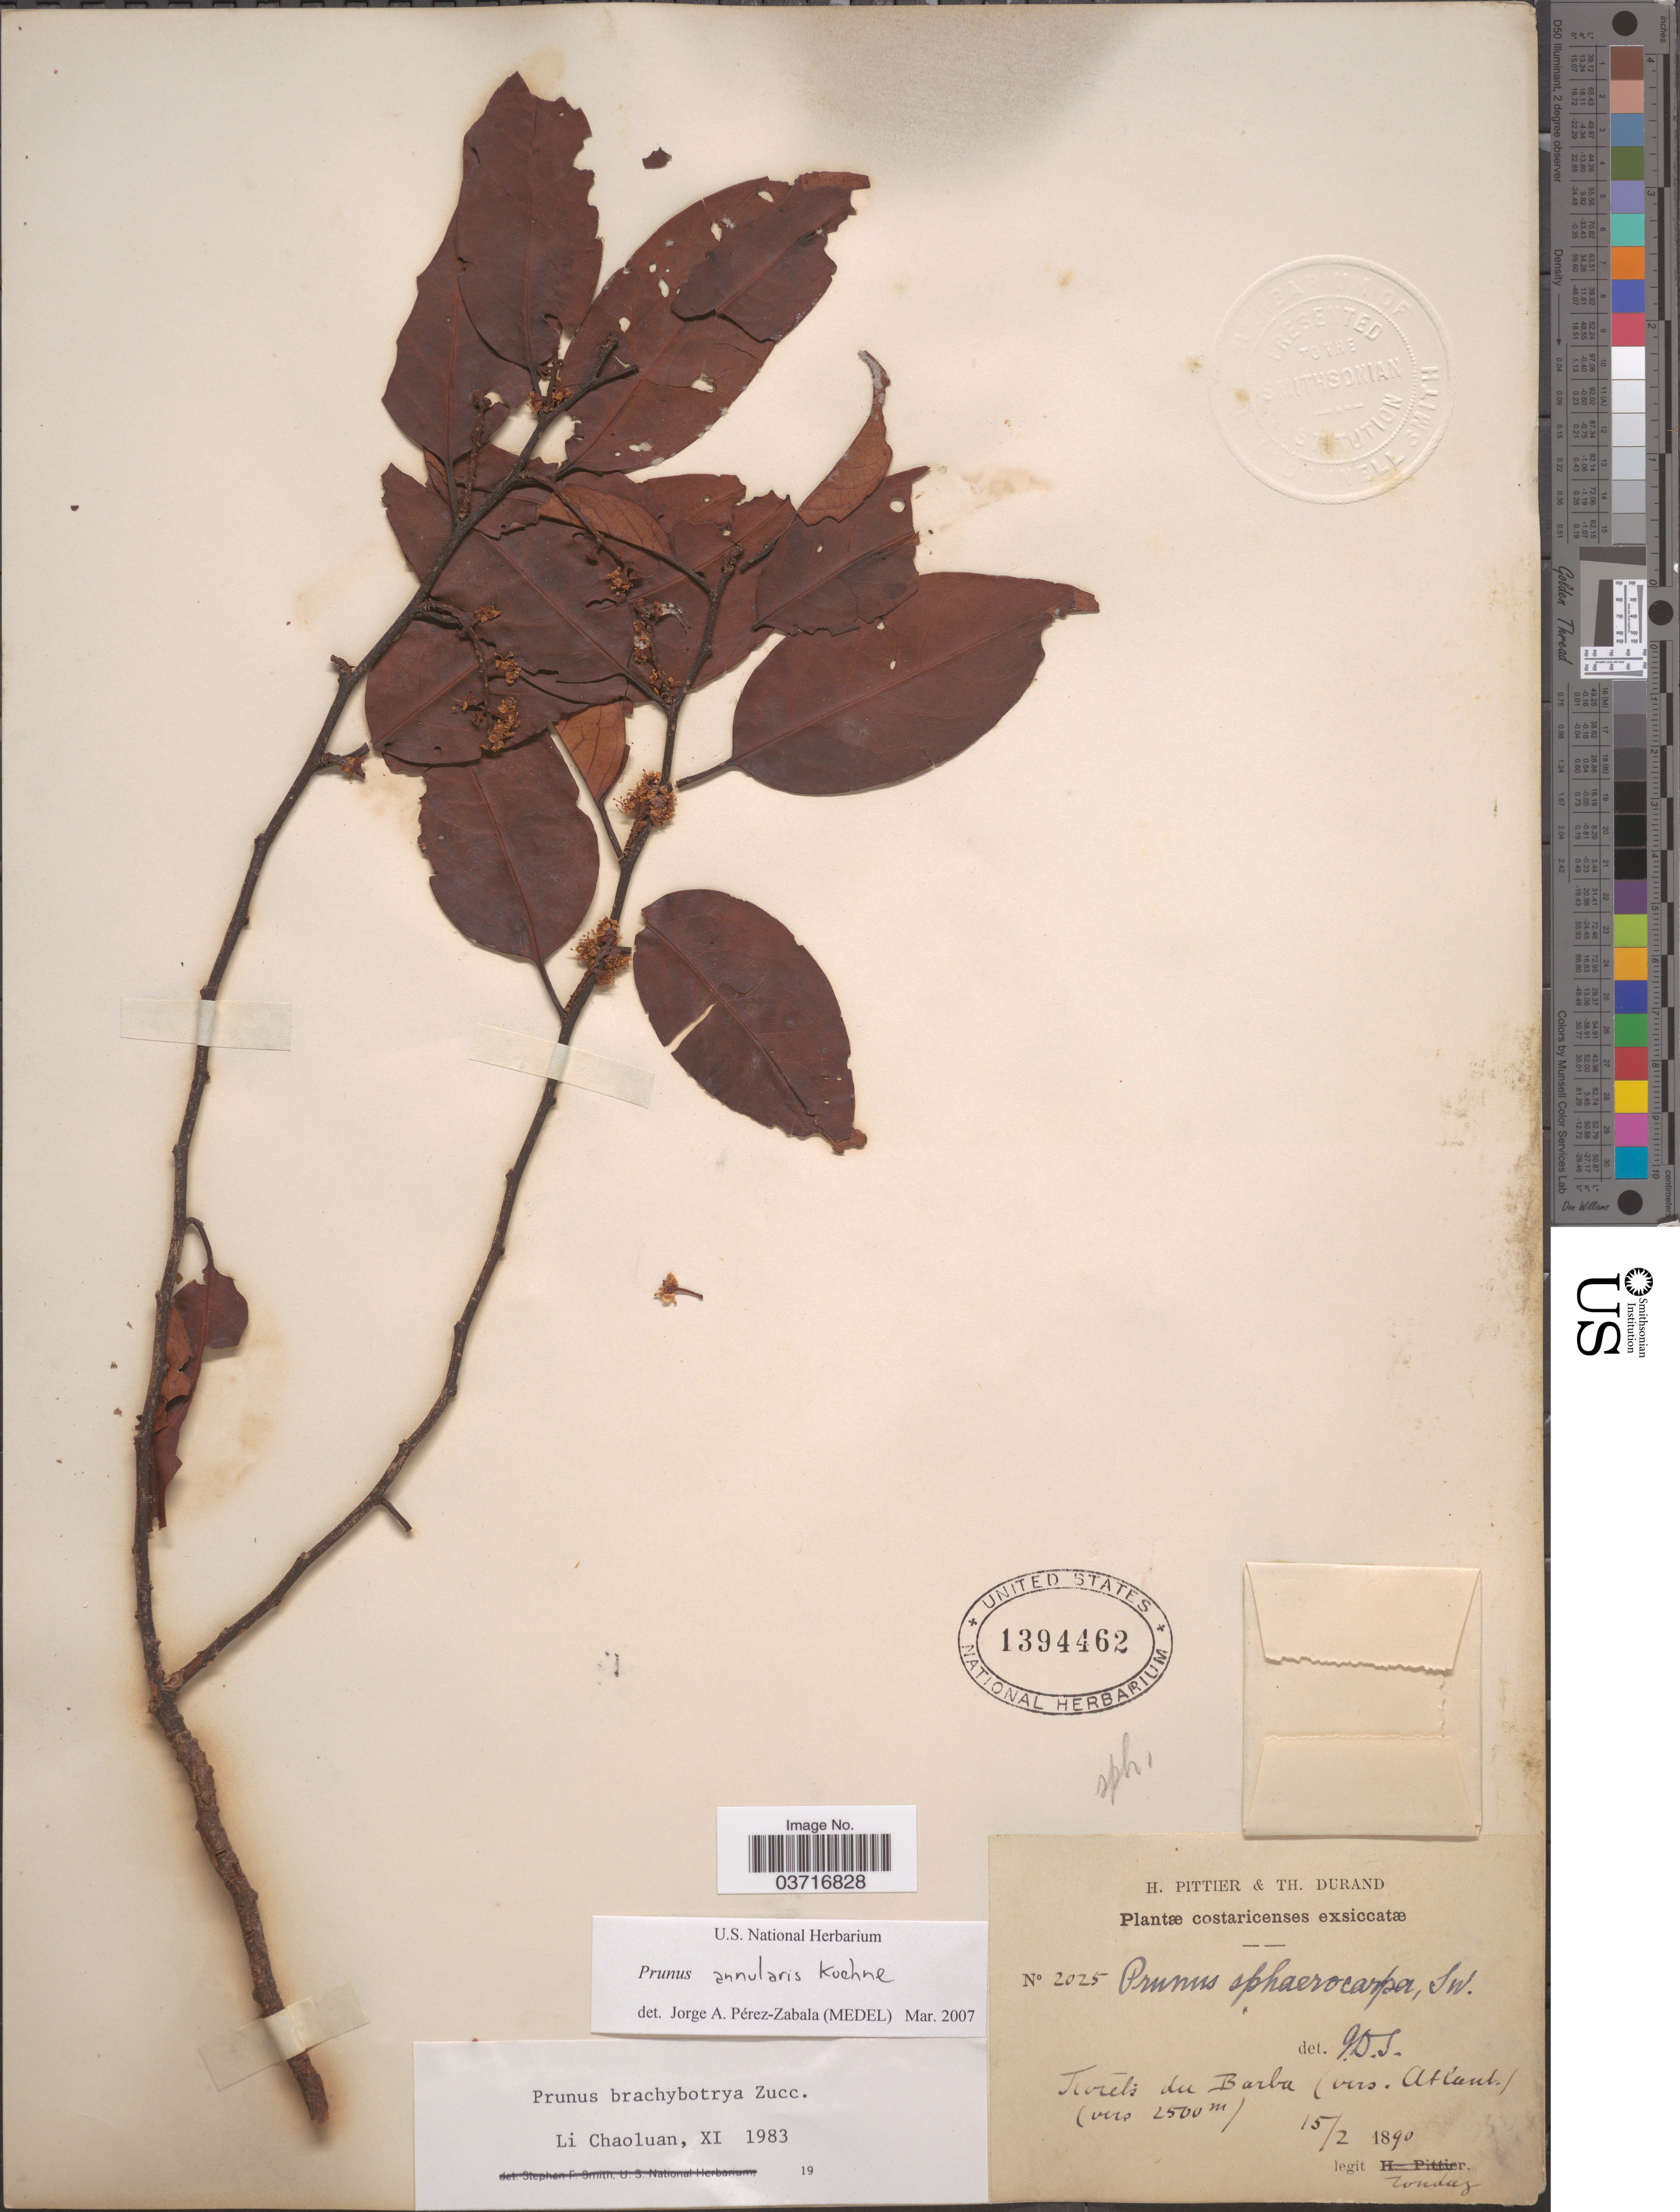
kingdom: Plantae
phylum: Tracheophyta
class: Magnoliopsida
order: Rosales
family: Rosaceae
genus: Prunus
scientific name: Prunus annularis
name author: Koehne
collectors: Tonduz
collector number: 2025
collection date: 1890-02-15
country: Costa Rica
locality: Forets du Barba (vers. Atlant.).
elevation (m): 2500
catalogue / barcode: US 1394462